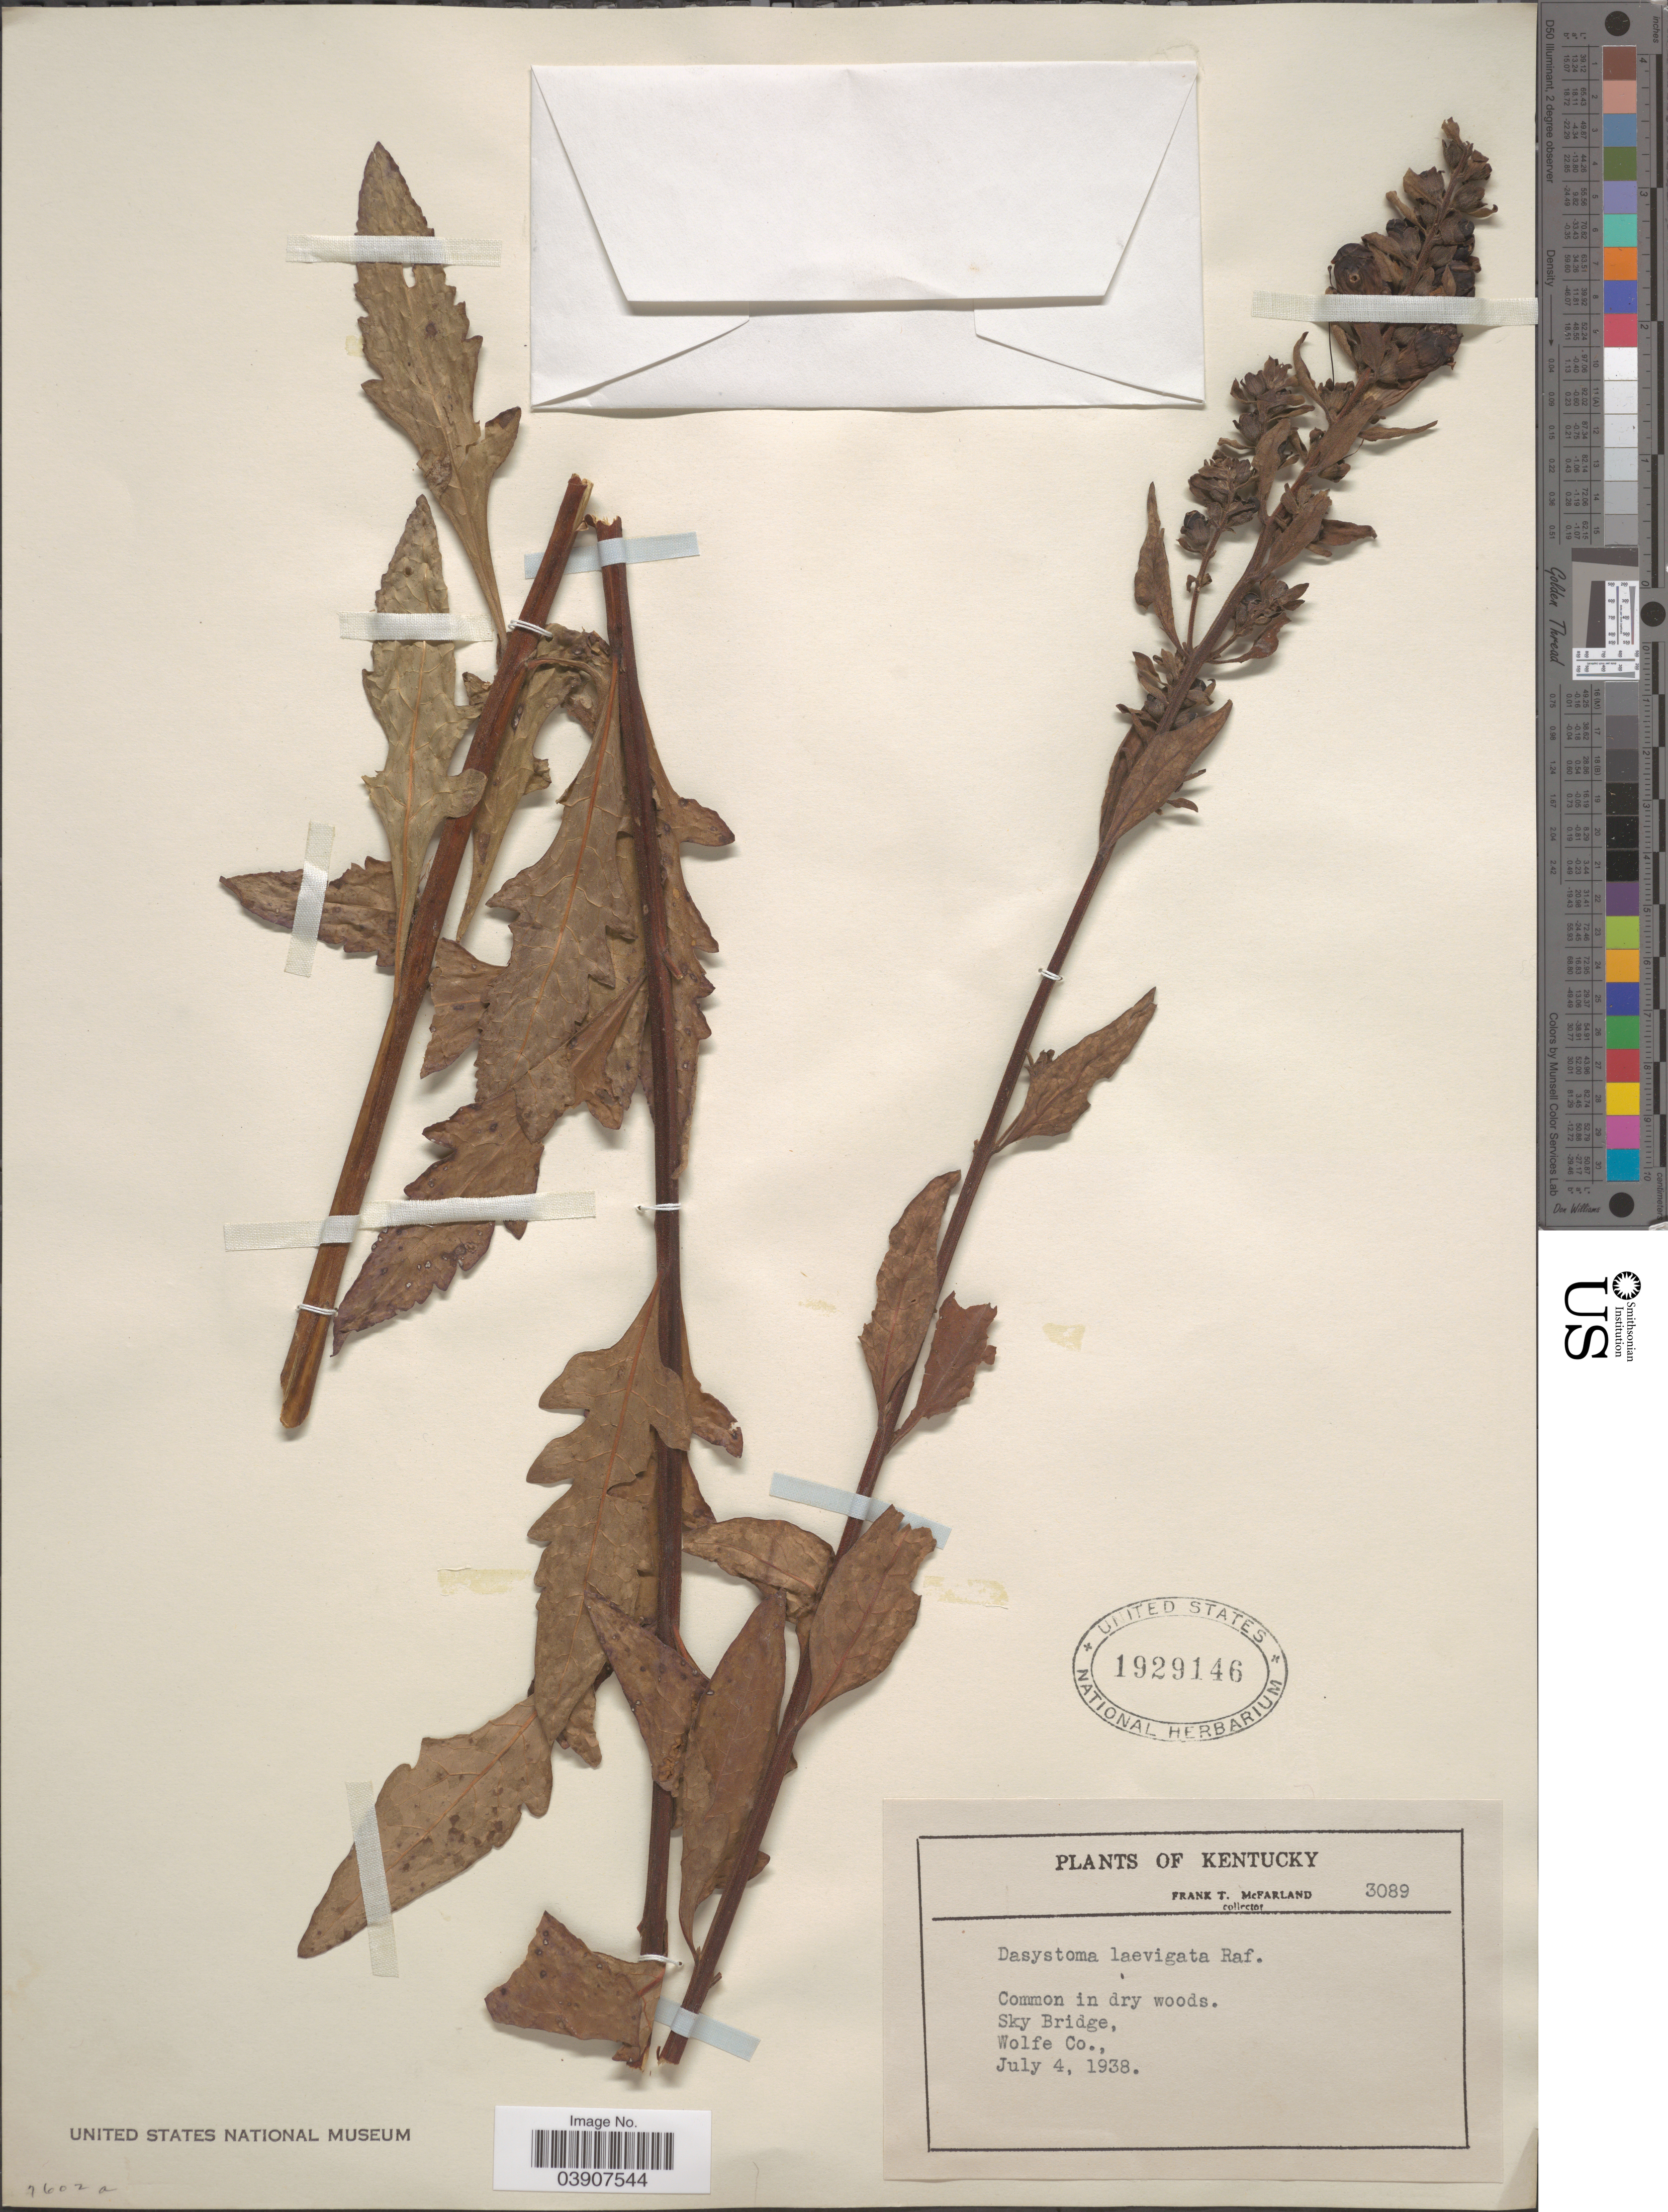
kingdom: Plantae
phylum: Tracheophyta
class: Magnoliopsida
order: Lamiales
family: Orobanchaceae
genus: Dasistoma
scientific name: Dasistoma laevigata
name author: (Raf.) Chapm.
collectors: F. McFarland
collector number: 3089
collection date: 1938-07-04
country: United States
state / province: Kentucky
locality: Sky Bridge, Wolfe Co.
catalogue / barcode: US 1929146